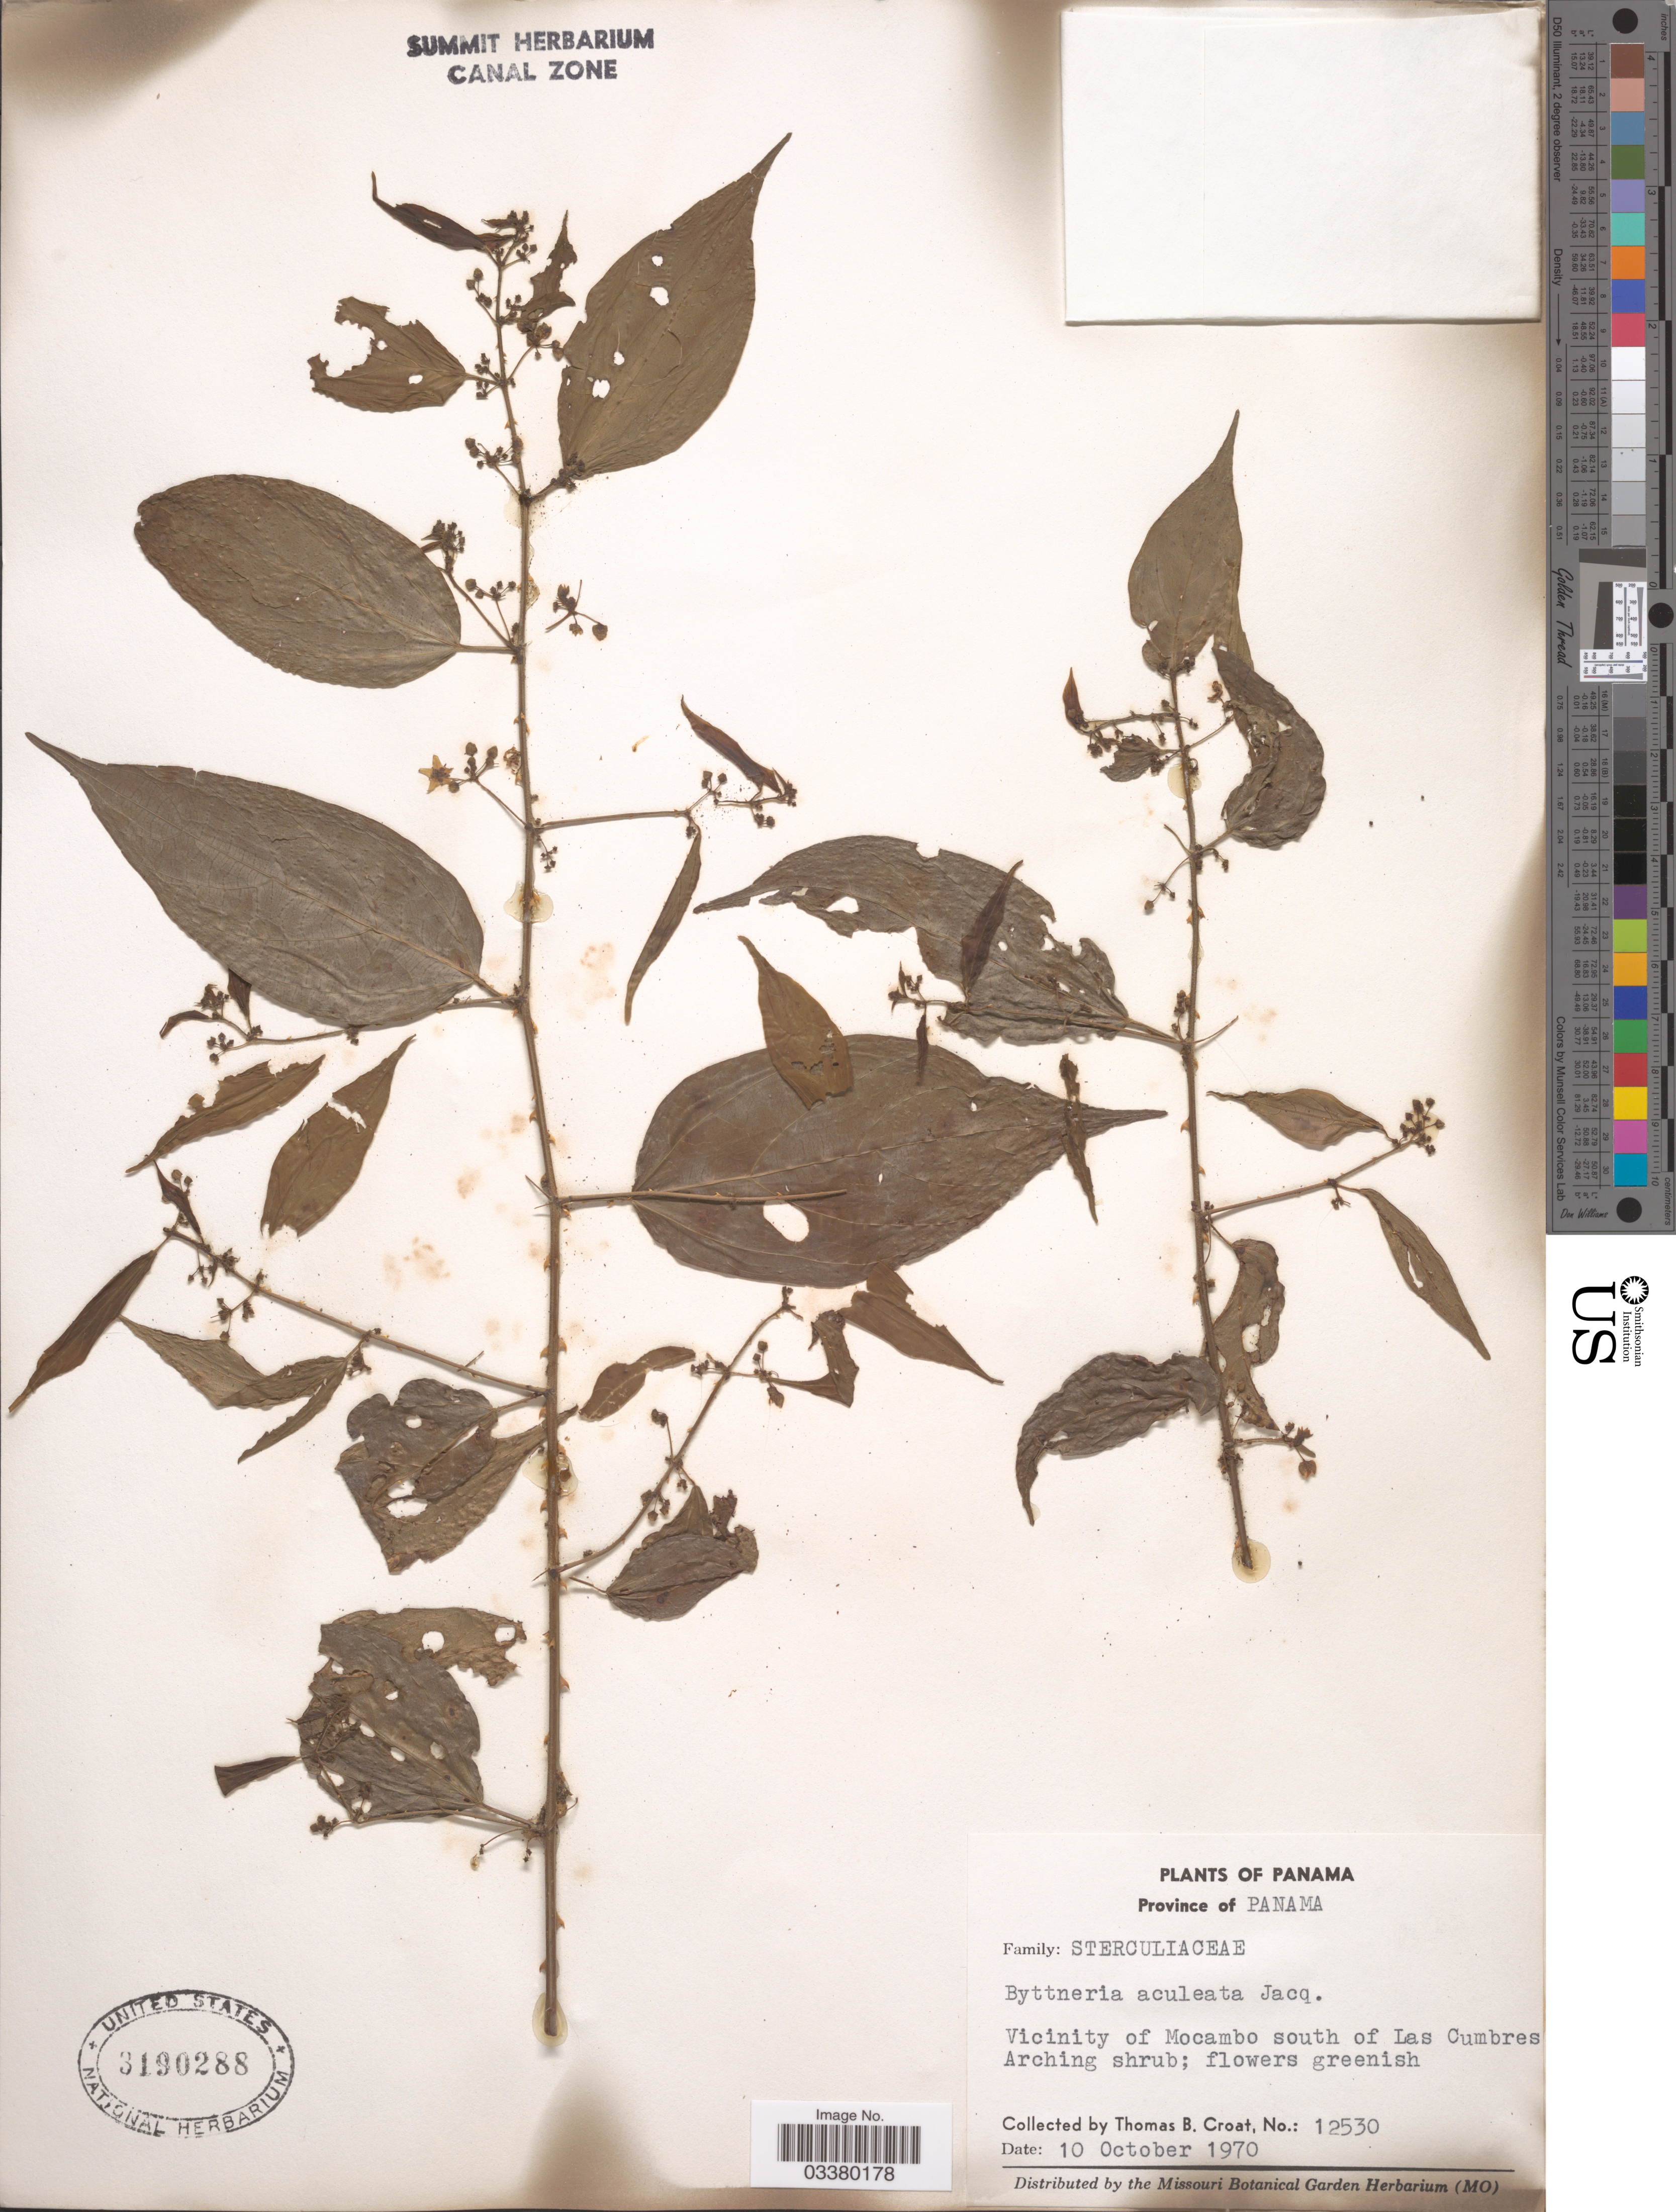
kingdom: Plantae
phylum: Tracheophyta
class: Magnoliopsida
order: Malvales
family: Malvaceae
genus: Byttneria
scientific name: Byttneria aculeata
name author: (Jacq.) Jacq.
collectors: T. B. Croat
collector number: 12530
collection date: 1970-10-10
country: Panama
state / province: Panamá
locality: Vicinity of Mocambo south of Las Cumbres.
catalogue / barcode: US 3190288